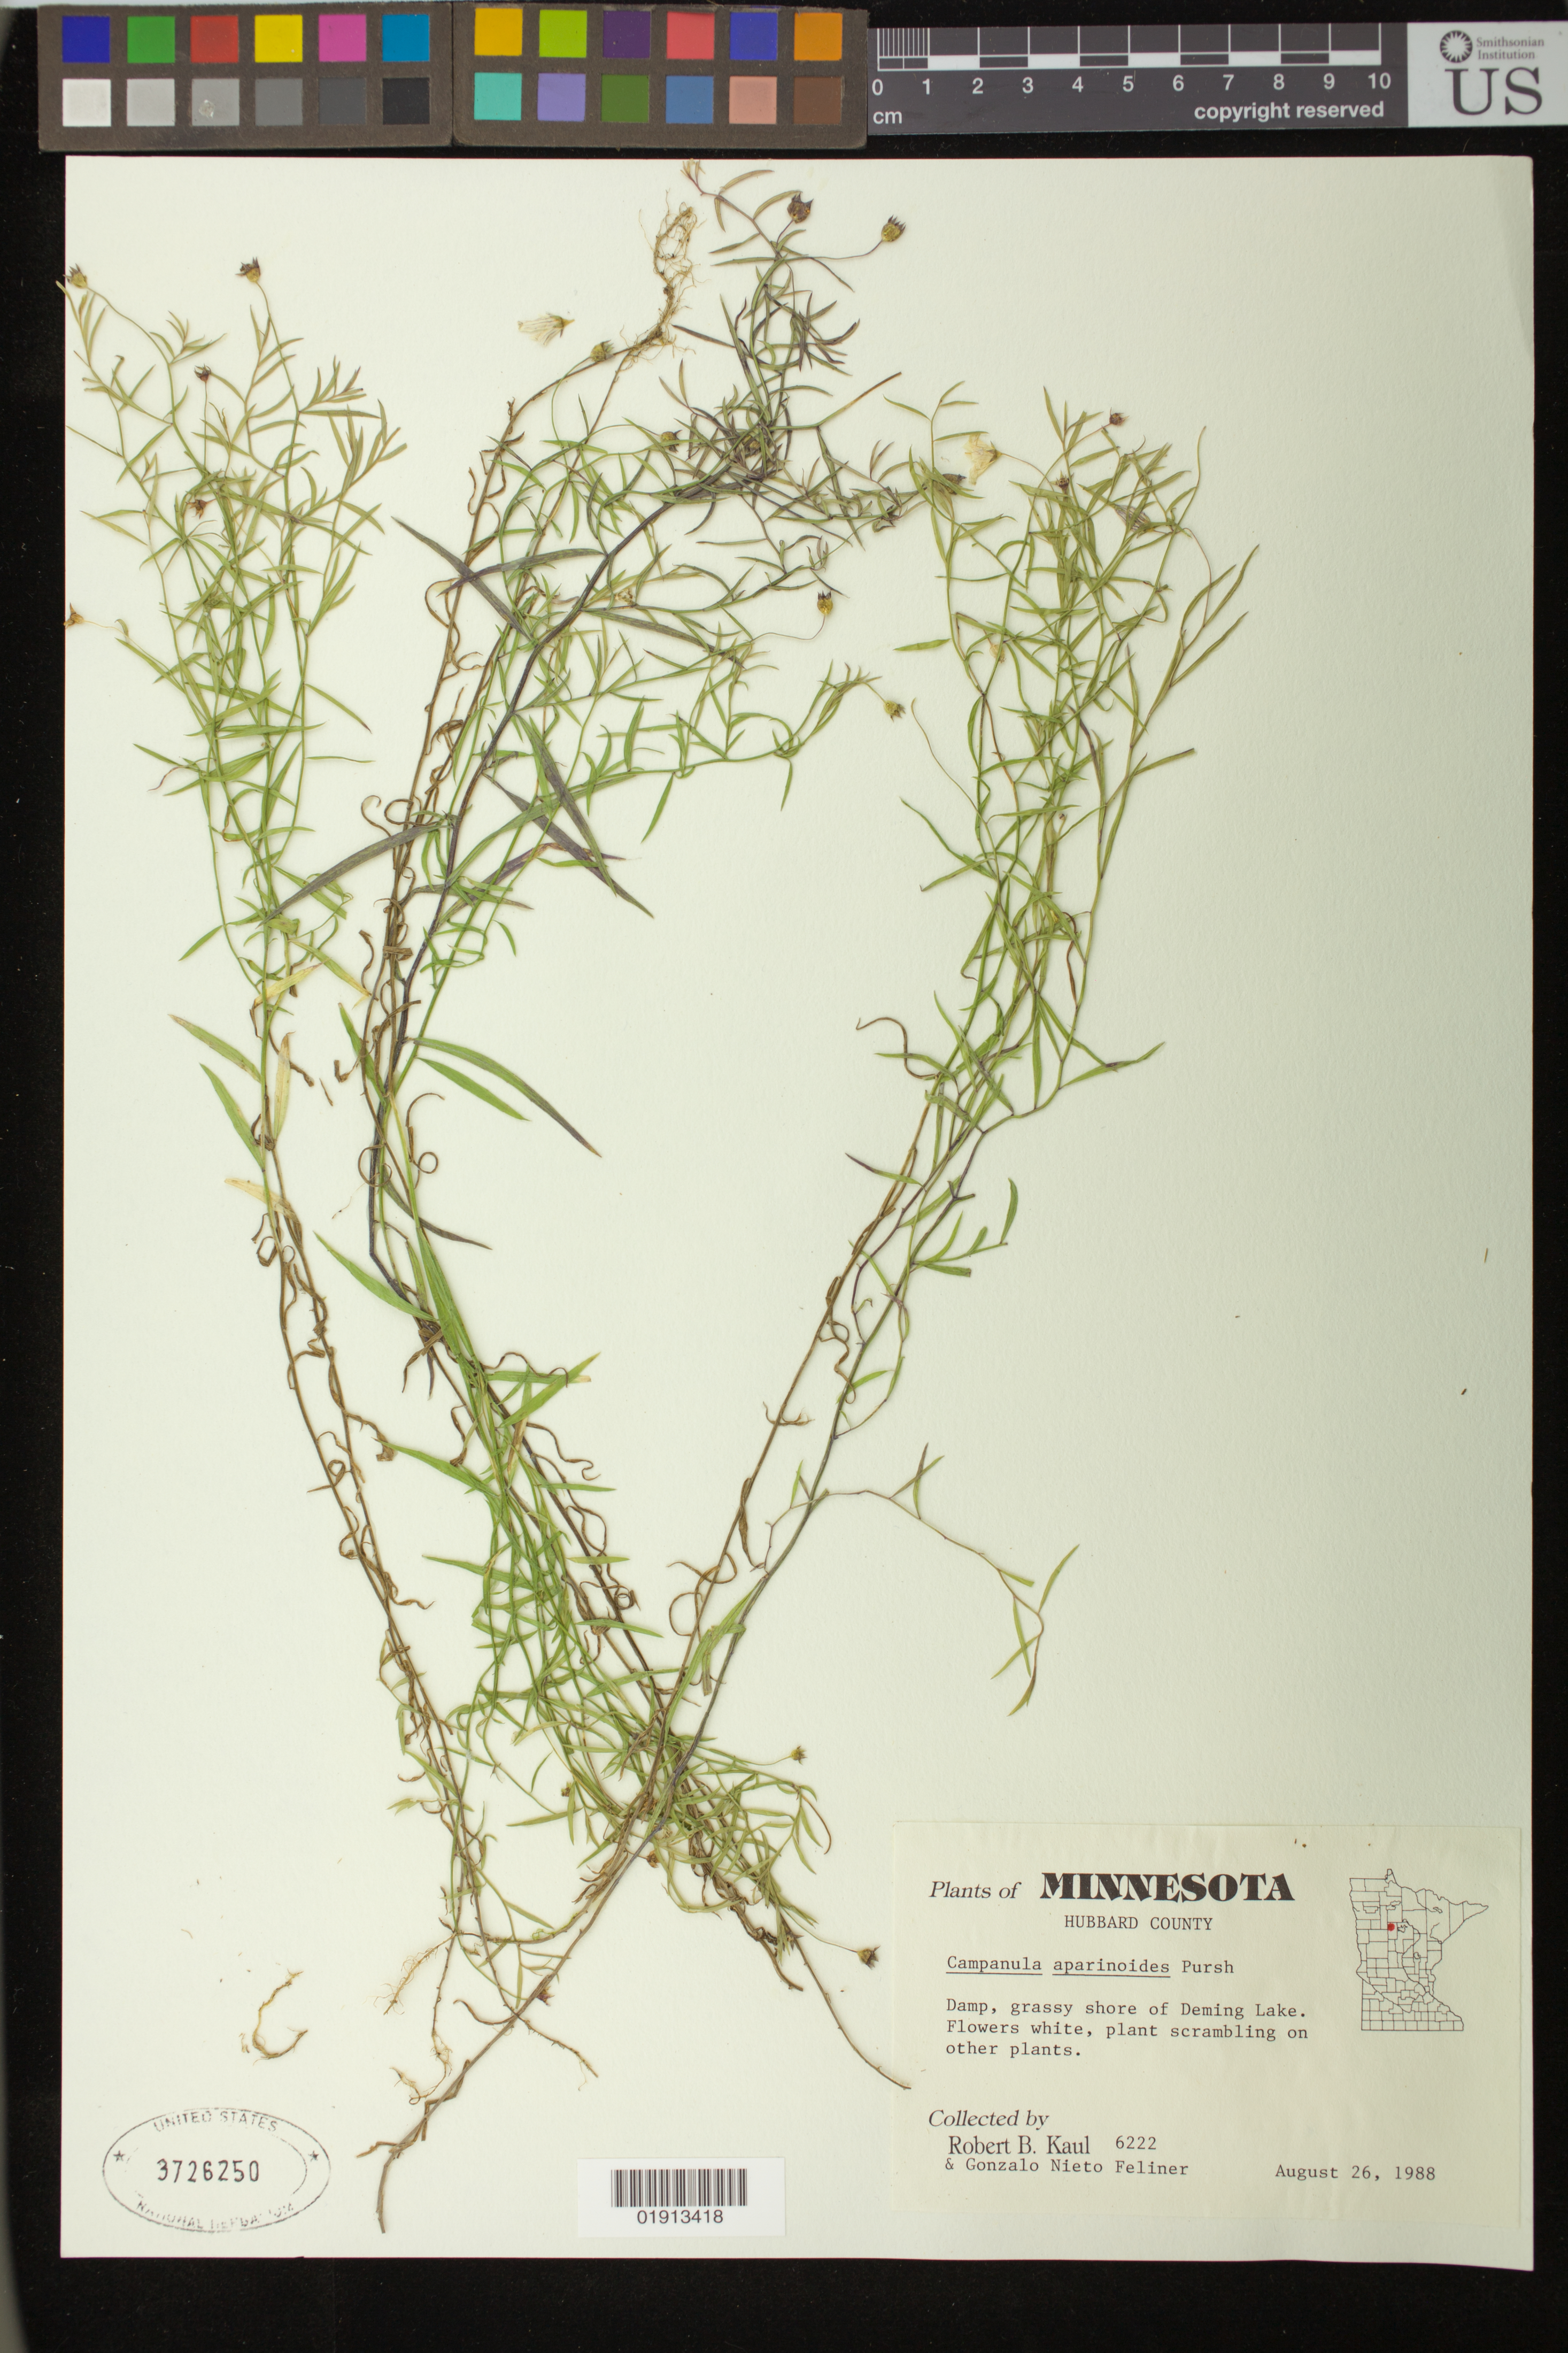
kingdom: Plantae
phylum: Tracheophyta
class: Magnoliopsida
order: Asterales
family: Campanulaceae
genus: Campanula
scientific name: Campanula aparinoides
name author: Pursh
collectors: R. Kaul & G. Nieto Feliner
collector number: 6222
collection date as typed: August 26, 1988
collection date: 1988-08-26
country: United States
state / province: Minnesota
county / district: Hubbard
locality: Shore of Deming Lake.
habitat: Damp, grassy shore.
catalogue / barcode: US 3726250